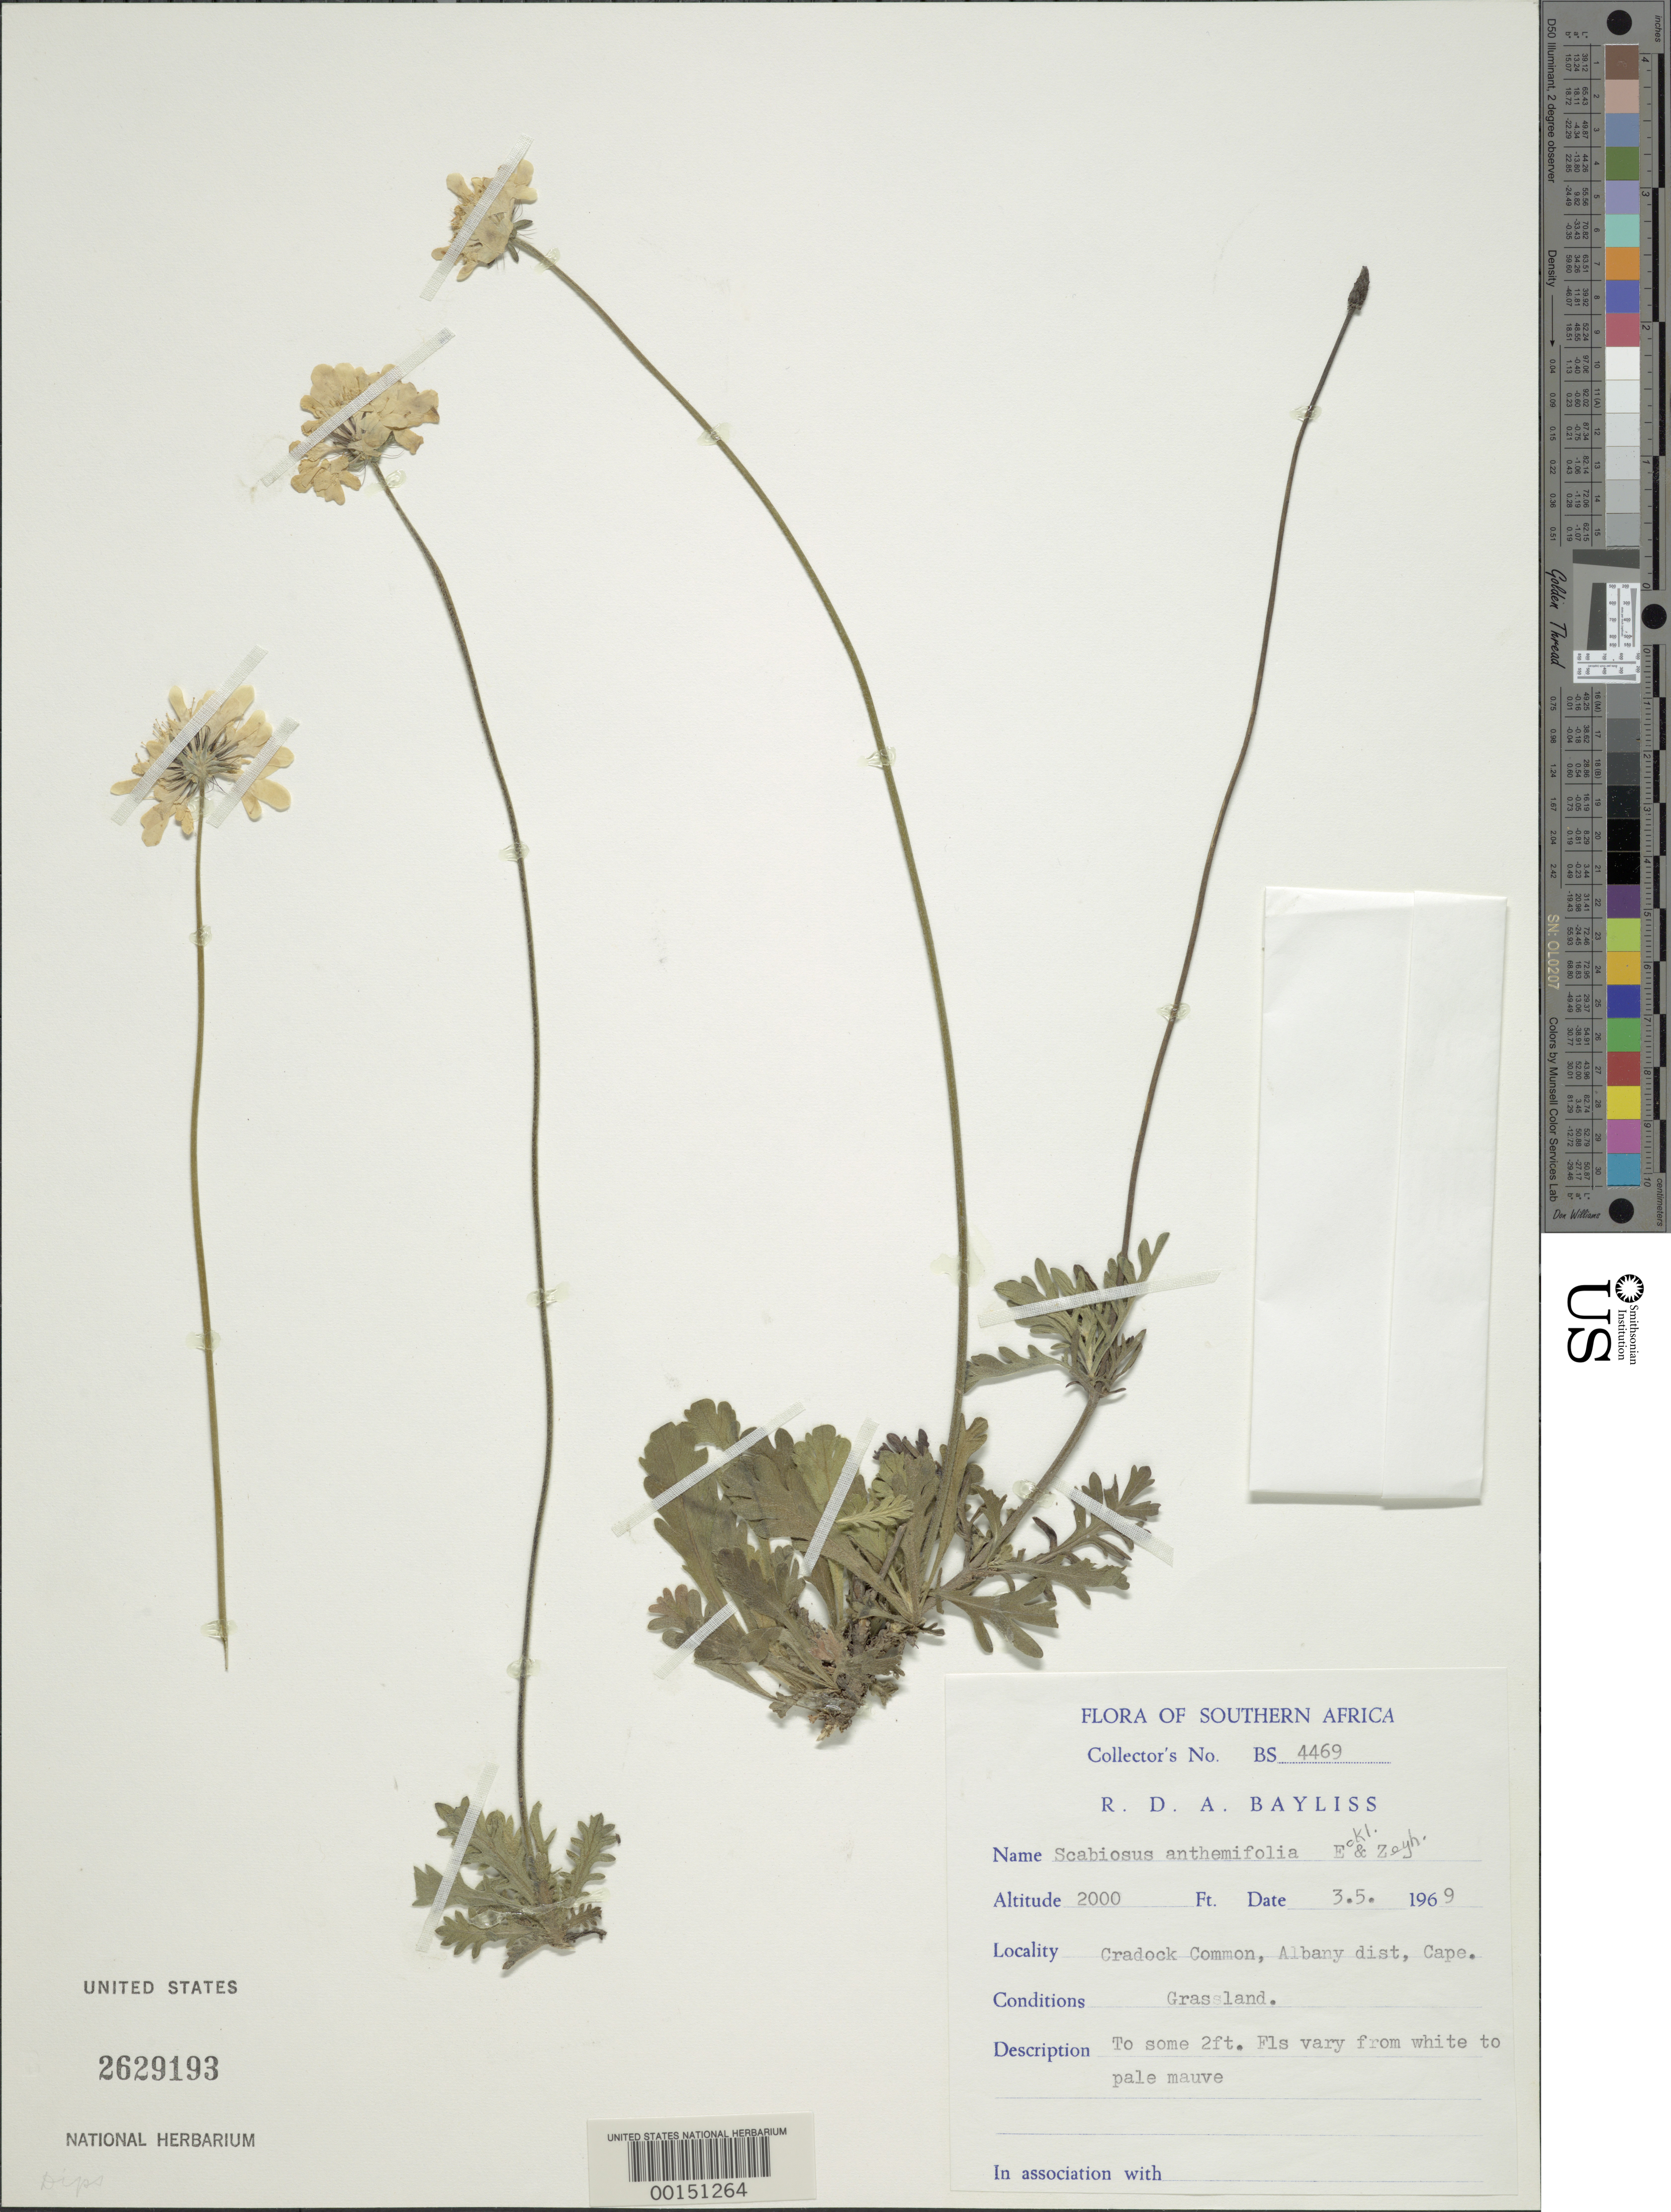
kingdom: Plantae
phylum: Tracheophyta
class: Magnoliopsida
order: Dipsacales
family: Caprifoliaceae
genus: Scabiosa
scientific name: Scabiosa anthemifolia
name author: Eckl. & Zeyh.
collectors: R. Bayliss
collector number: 4469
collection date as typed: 03 May 1969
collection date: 1969-05-03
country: South Africa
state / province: Eastern Cape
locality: Cradocck Common, Albany Dist.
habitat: Grassland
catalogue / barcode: US 2629193